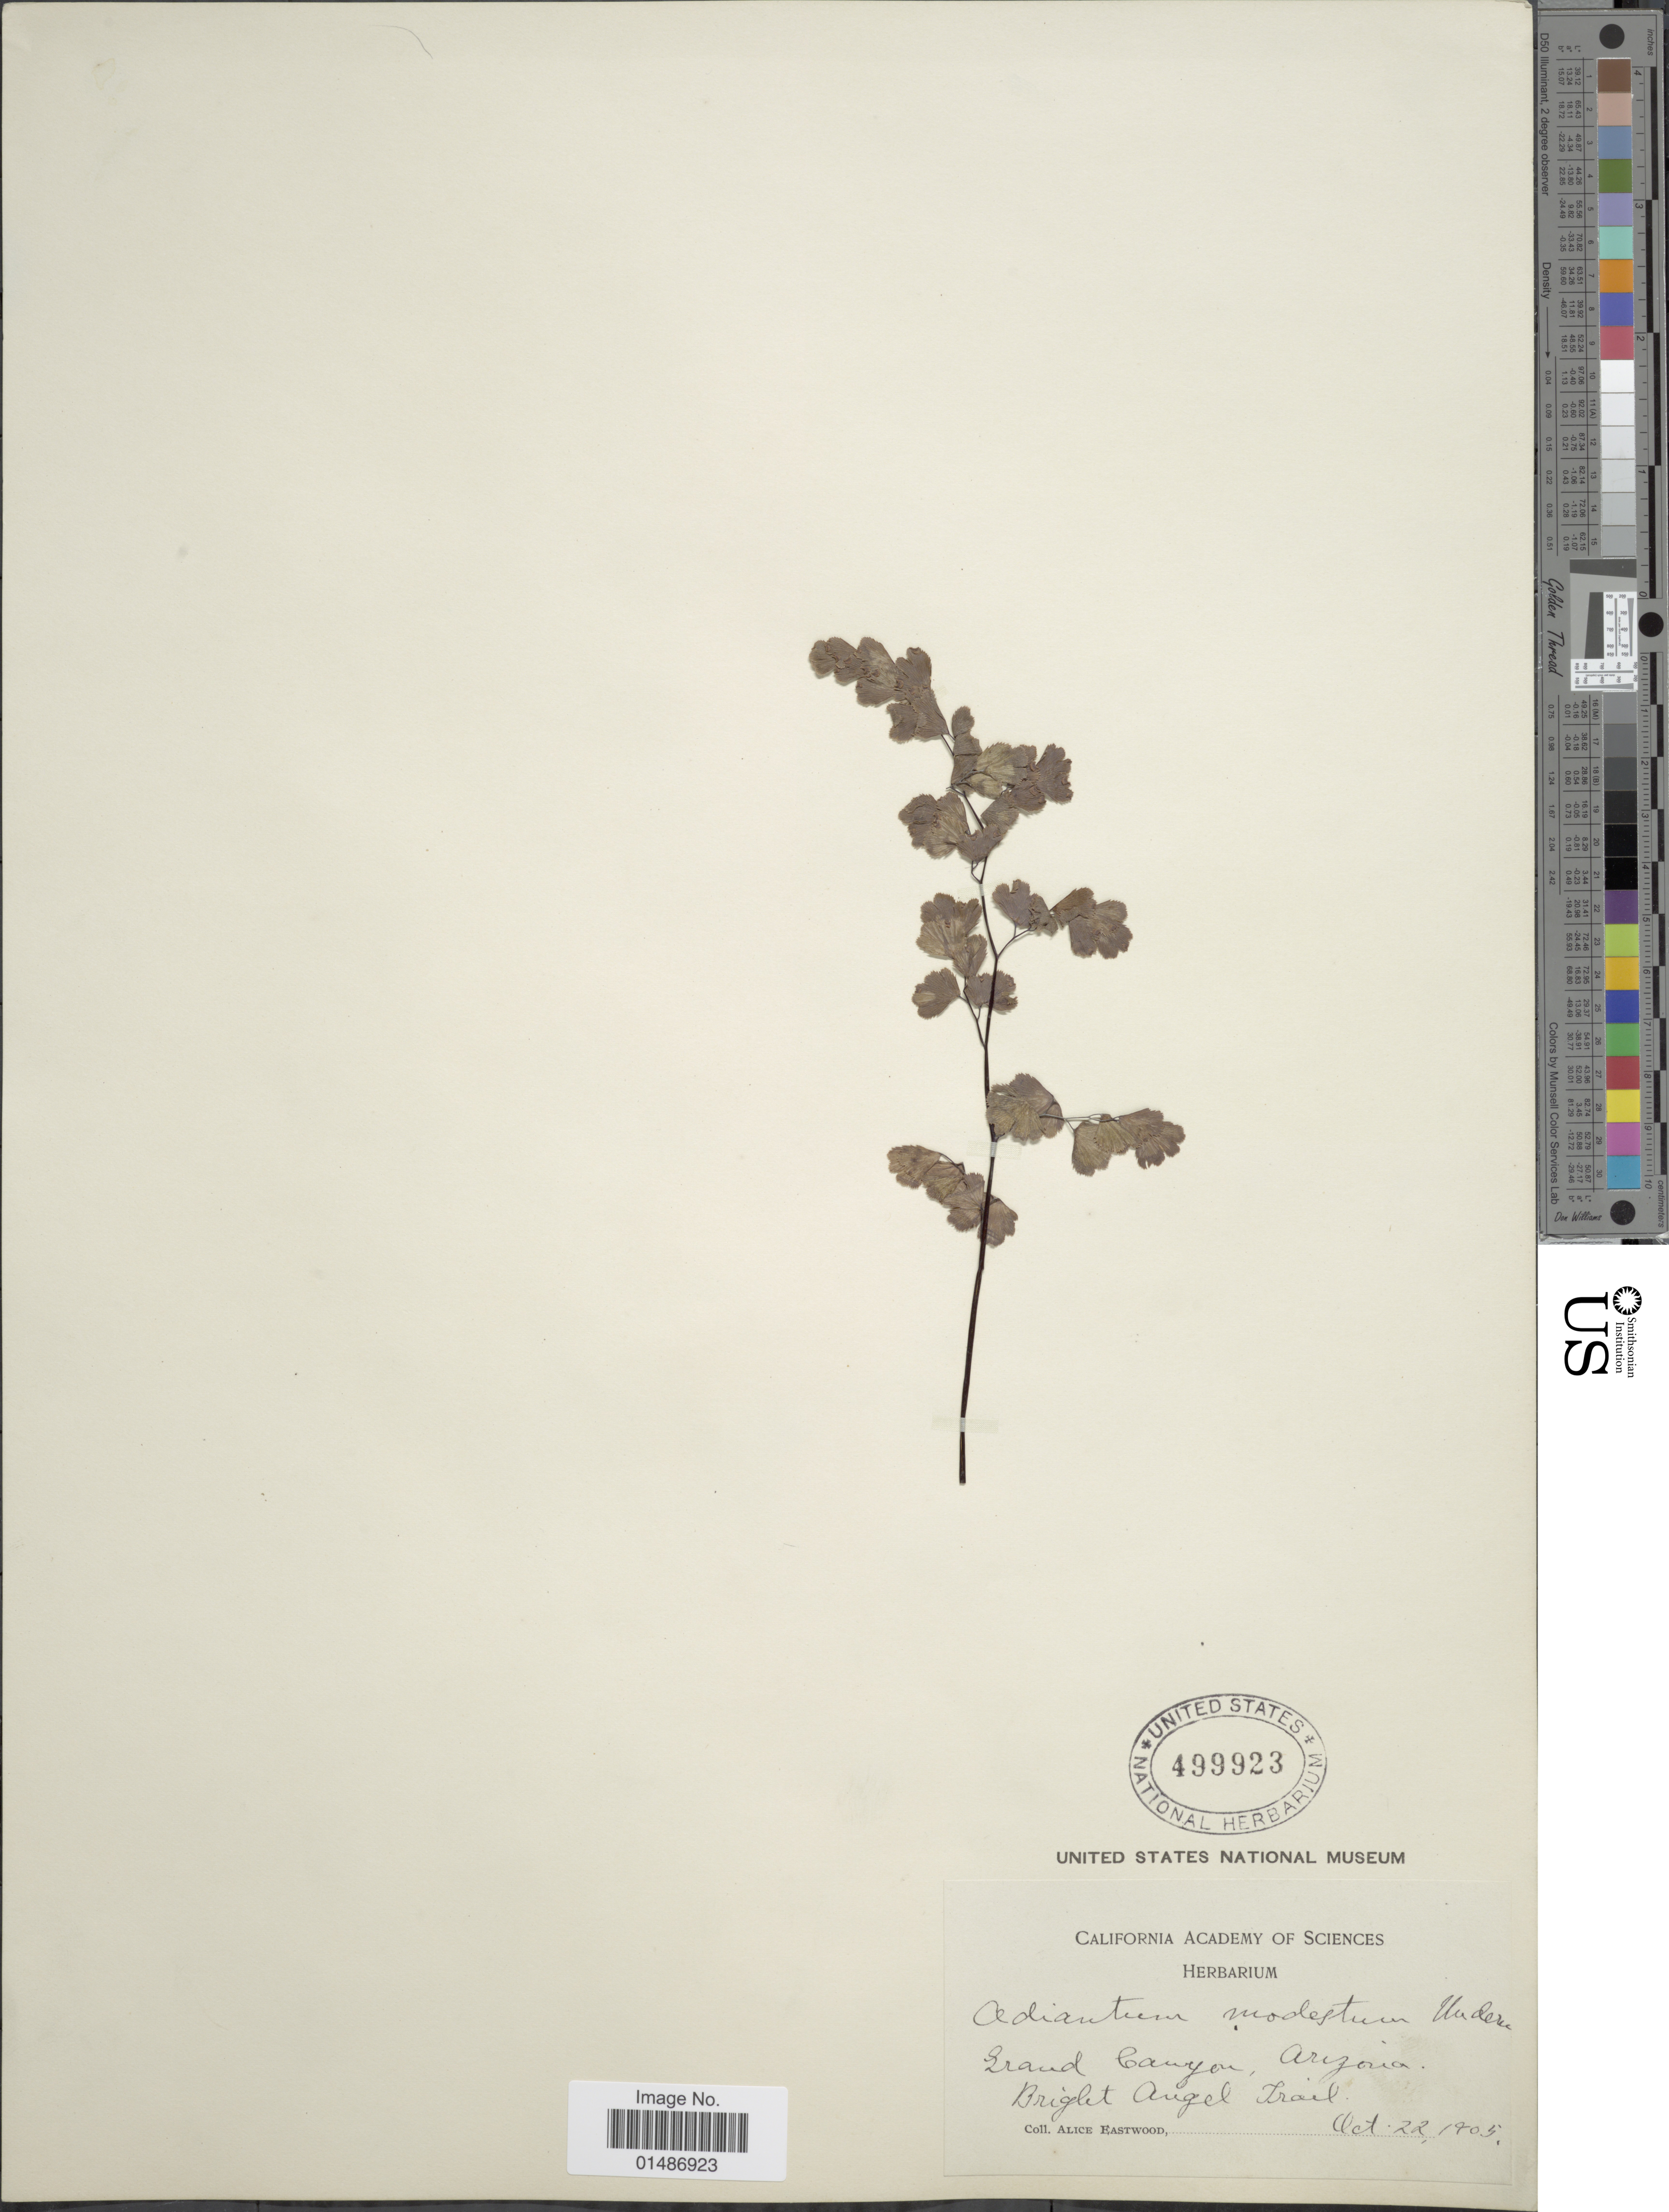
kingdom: Plantae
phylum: Tracheophyta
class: Polypodiopsida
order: Polypodiales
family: Pteridaceae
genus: Adiantum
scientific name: Adiantum capillus-veneris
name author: L.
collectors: A. Eastwood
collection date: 1905-10-22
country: United States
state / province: Arizona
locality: Grand Canyon. Bright Angel Trail.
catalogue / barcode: US 499923